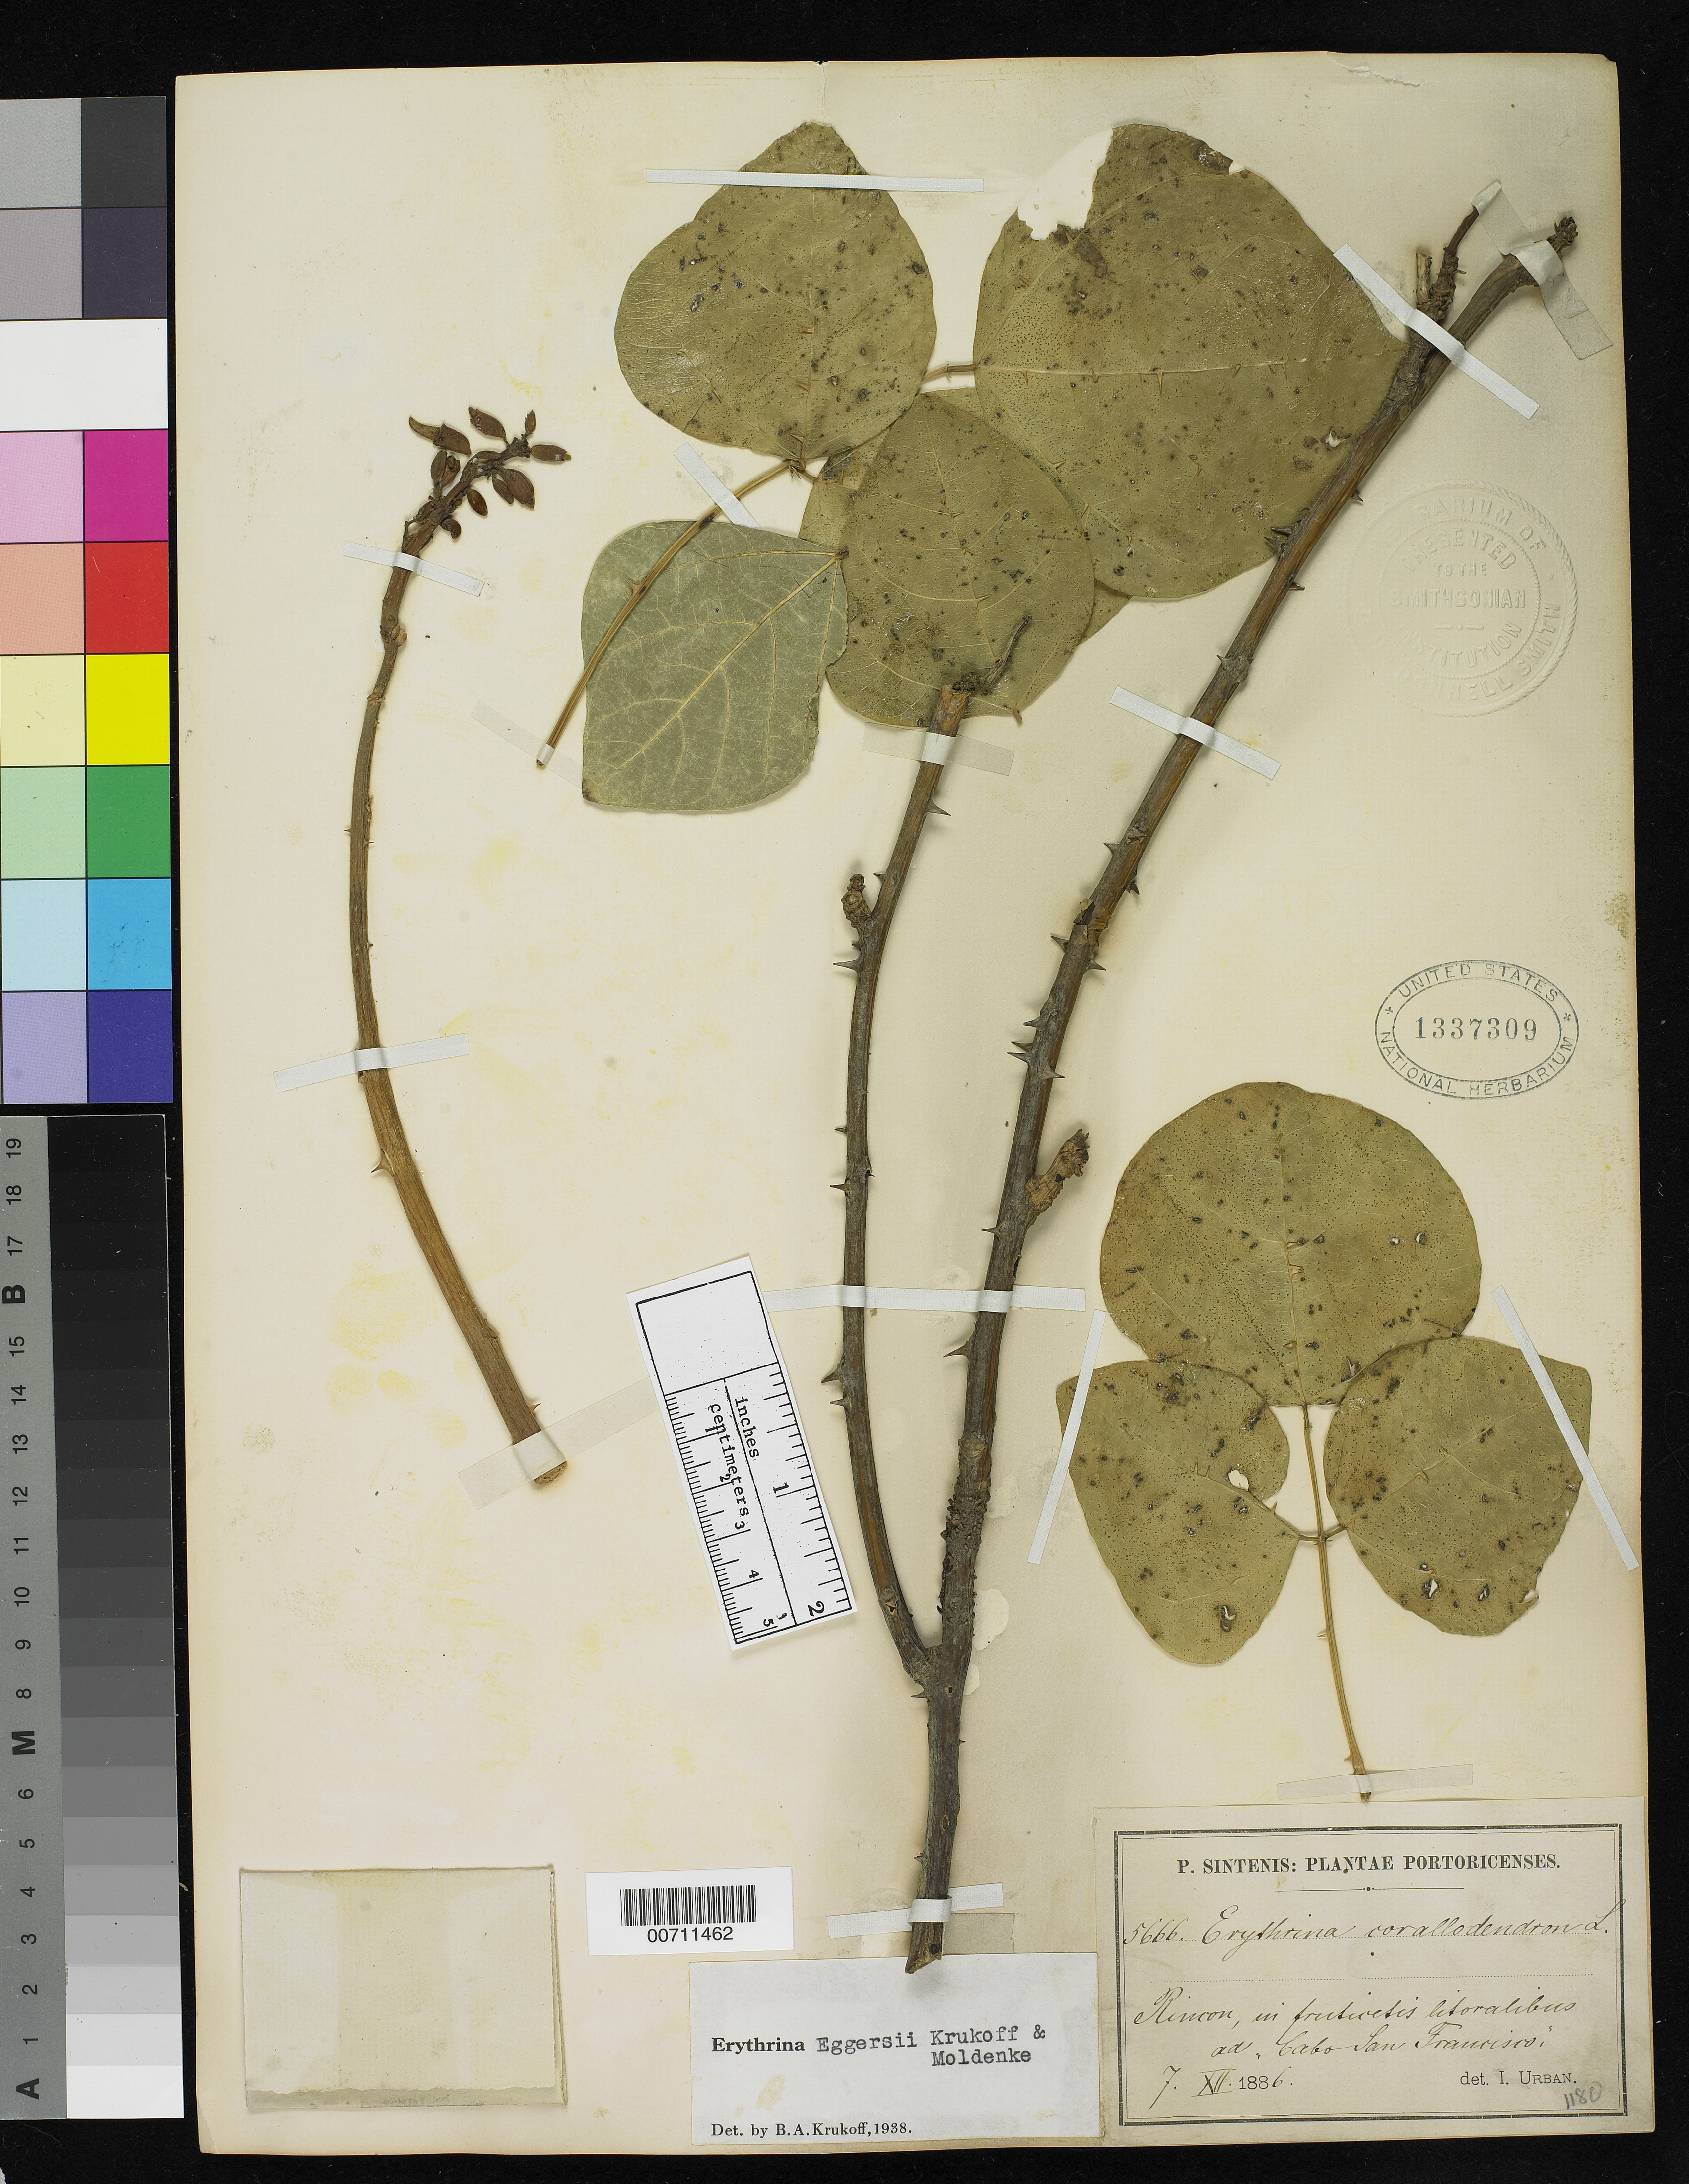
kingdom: Plantae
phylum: Tracheophyta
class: Magnoliopsida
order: Fabales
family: Fabaceae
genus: Erythrina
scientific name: Erythrina eggersii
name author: Krukoff & Moldenke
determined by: Krukoff, B. A.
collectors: P. Sintenis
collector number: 5666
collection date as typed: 07 Dec 1886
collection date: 1886-12-07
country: Puerto Rico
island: Greater Antilles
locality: Rincon, ad Cabo-San Francisco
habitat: In fruticetis litoralibus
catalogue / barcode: US 1337309